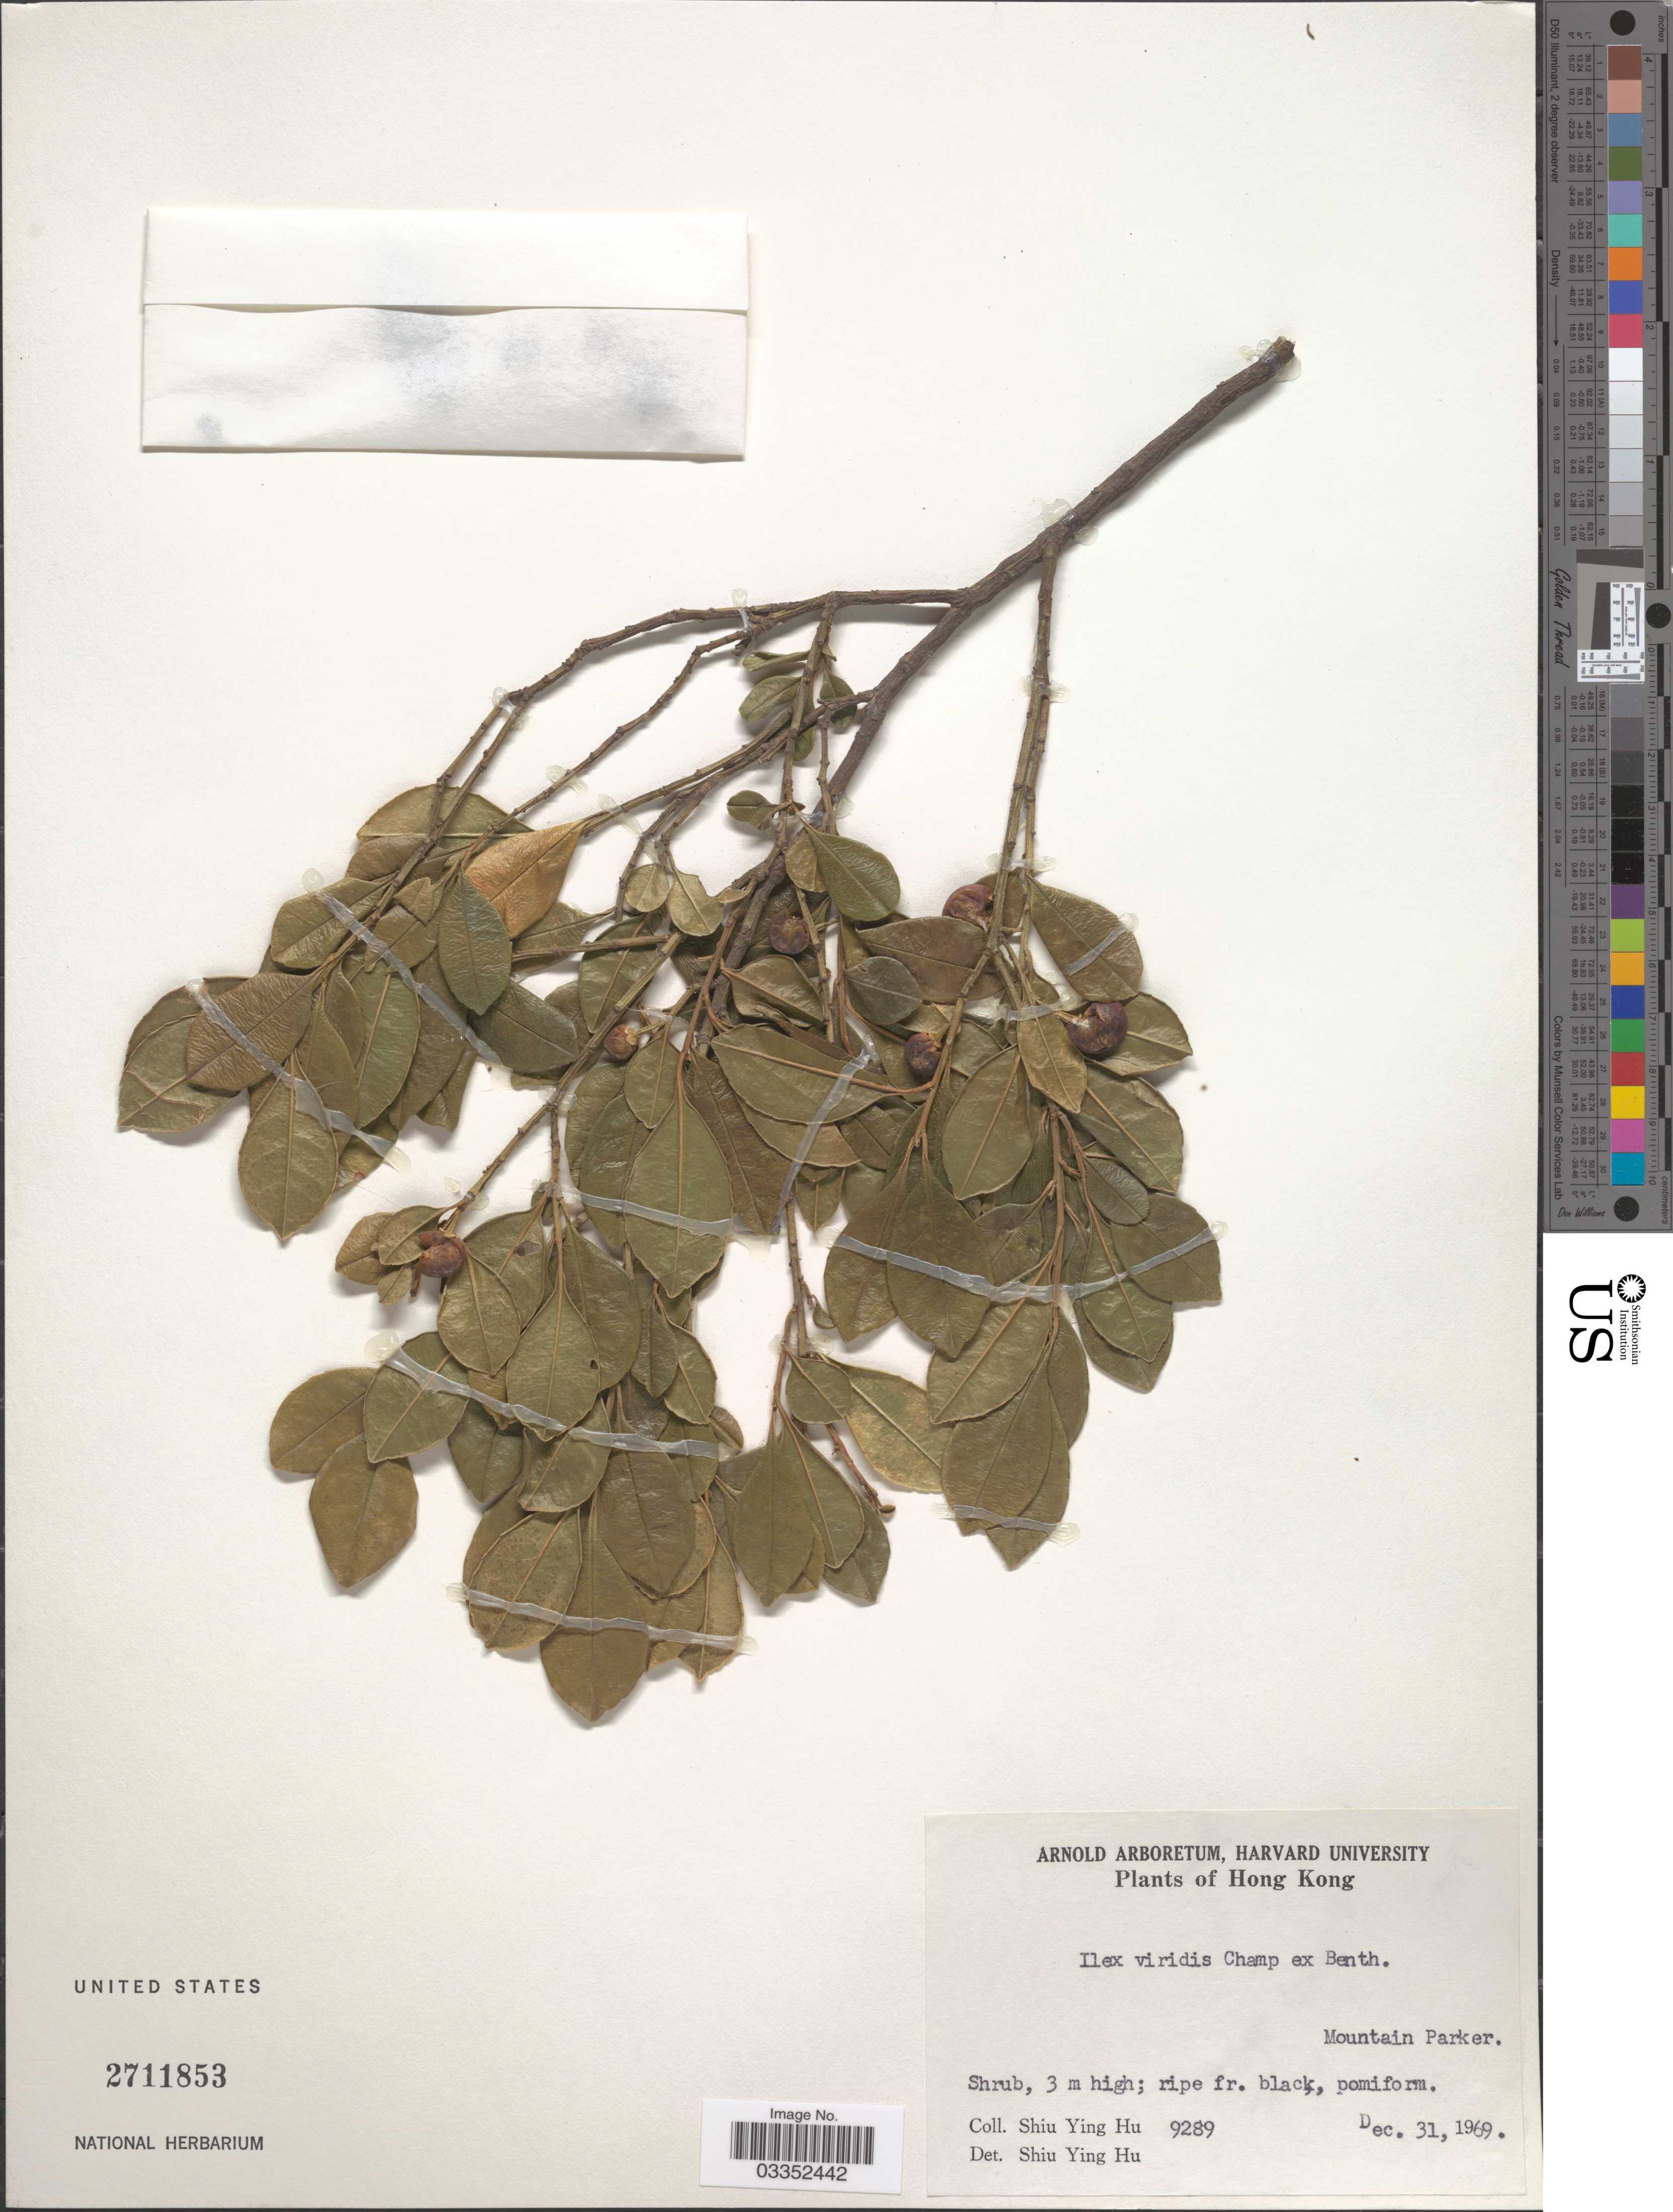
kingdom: Plantae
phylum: Tracheophyta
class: Magnoliopsida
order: Aquifoliales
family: Aquifoliaceae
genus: Ilex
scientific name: Ilex viridis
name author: Champ. ex Benth.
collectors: S. Y. Hu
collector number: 9289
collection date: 1969-12-31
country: China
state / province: Hong Kong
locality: Mountain Parker.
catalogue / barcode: US 2711853